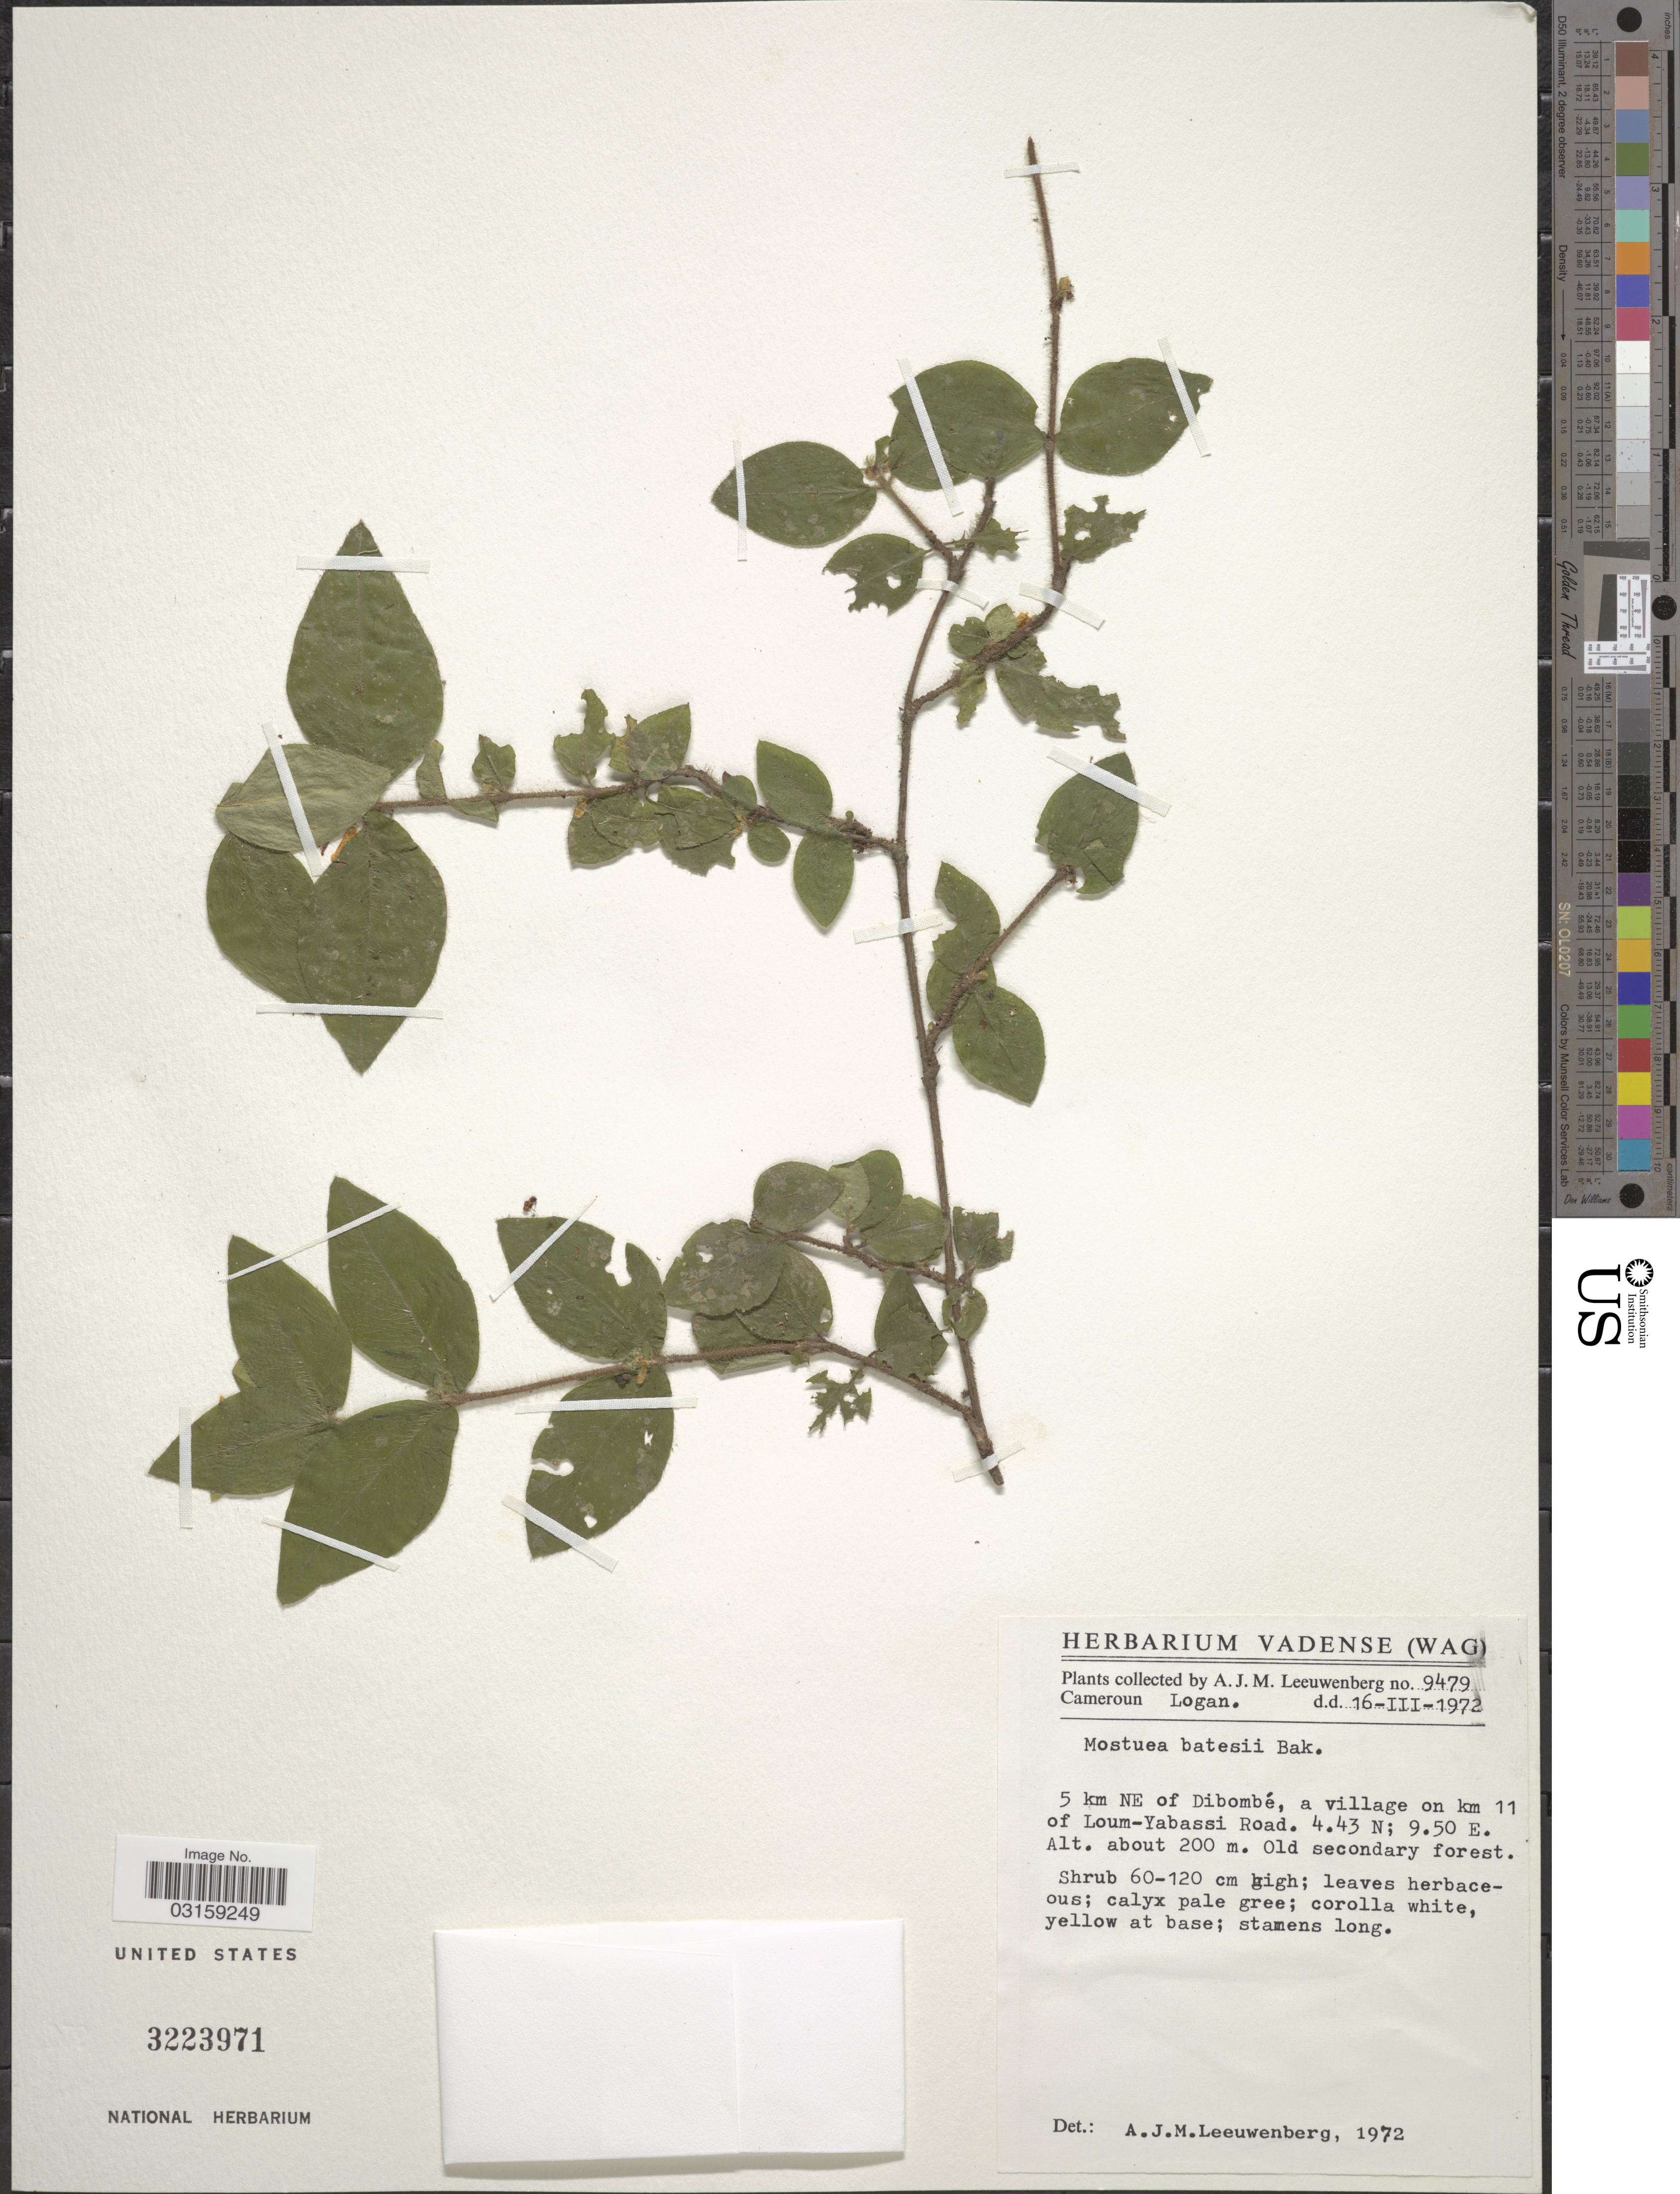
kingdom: Plantae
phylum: Tracheophyta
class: Magnoliopsida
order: Gentianales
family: Gelsemiaceae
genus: Mostuea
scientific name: Mostuea batesii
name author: Baker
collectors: A. J. M. Leeuwenberg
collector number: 9479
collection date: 1972-03-16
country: Cameroon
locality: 5 km NE of Dibombé, a village on km 11 of Loum-Yabassi Road.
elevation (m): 200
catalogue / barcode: US 3223971